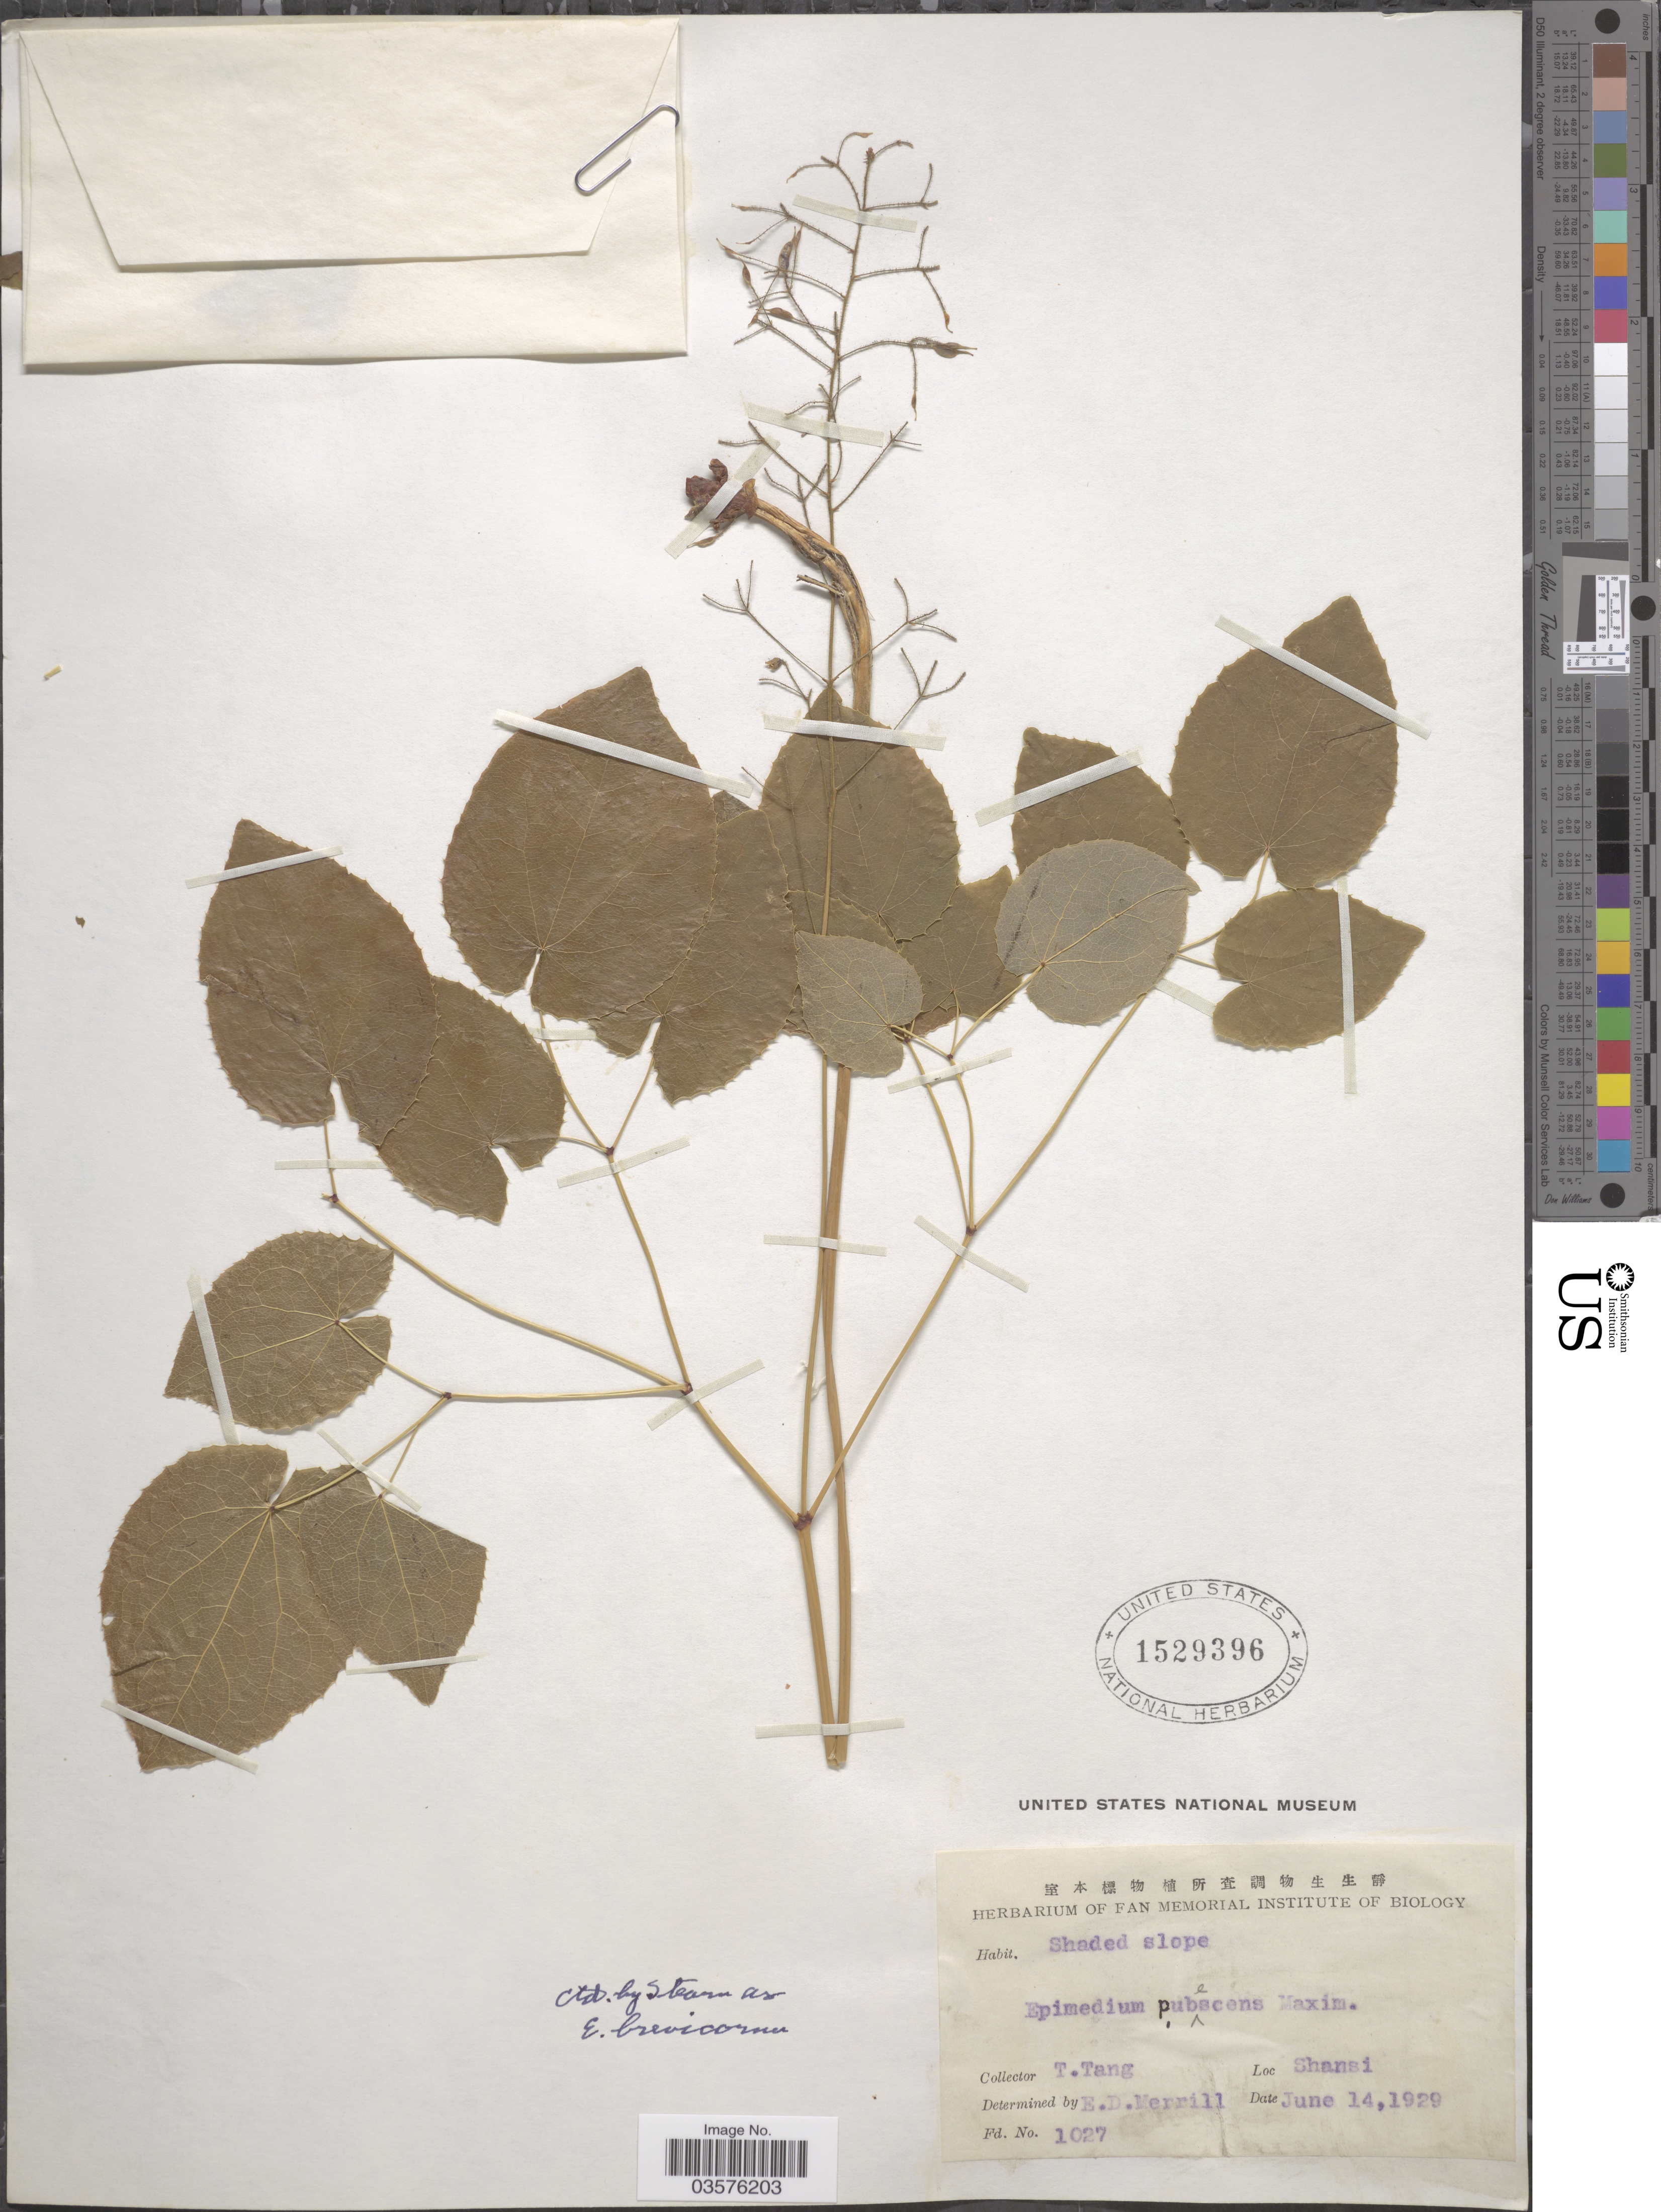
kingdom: Plantae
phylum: Tracheophyta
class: Magnoliopsida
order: Ranunculales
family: Berberidaceae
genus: Epimedium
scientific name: Epimedium brevicornu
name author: Maxim.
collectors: T. Tang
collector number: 1027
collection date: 1929-06-14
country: China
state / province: Shanxi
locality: Shansi.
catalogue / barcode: US 1529396